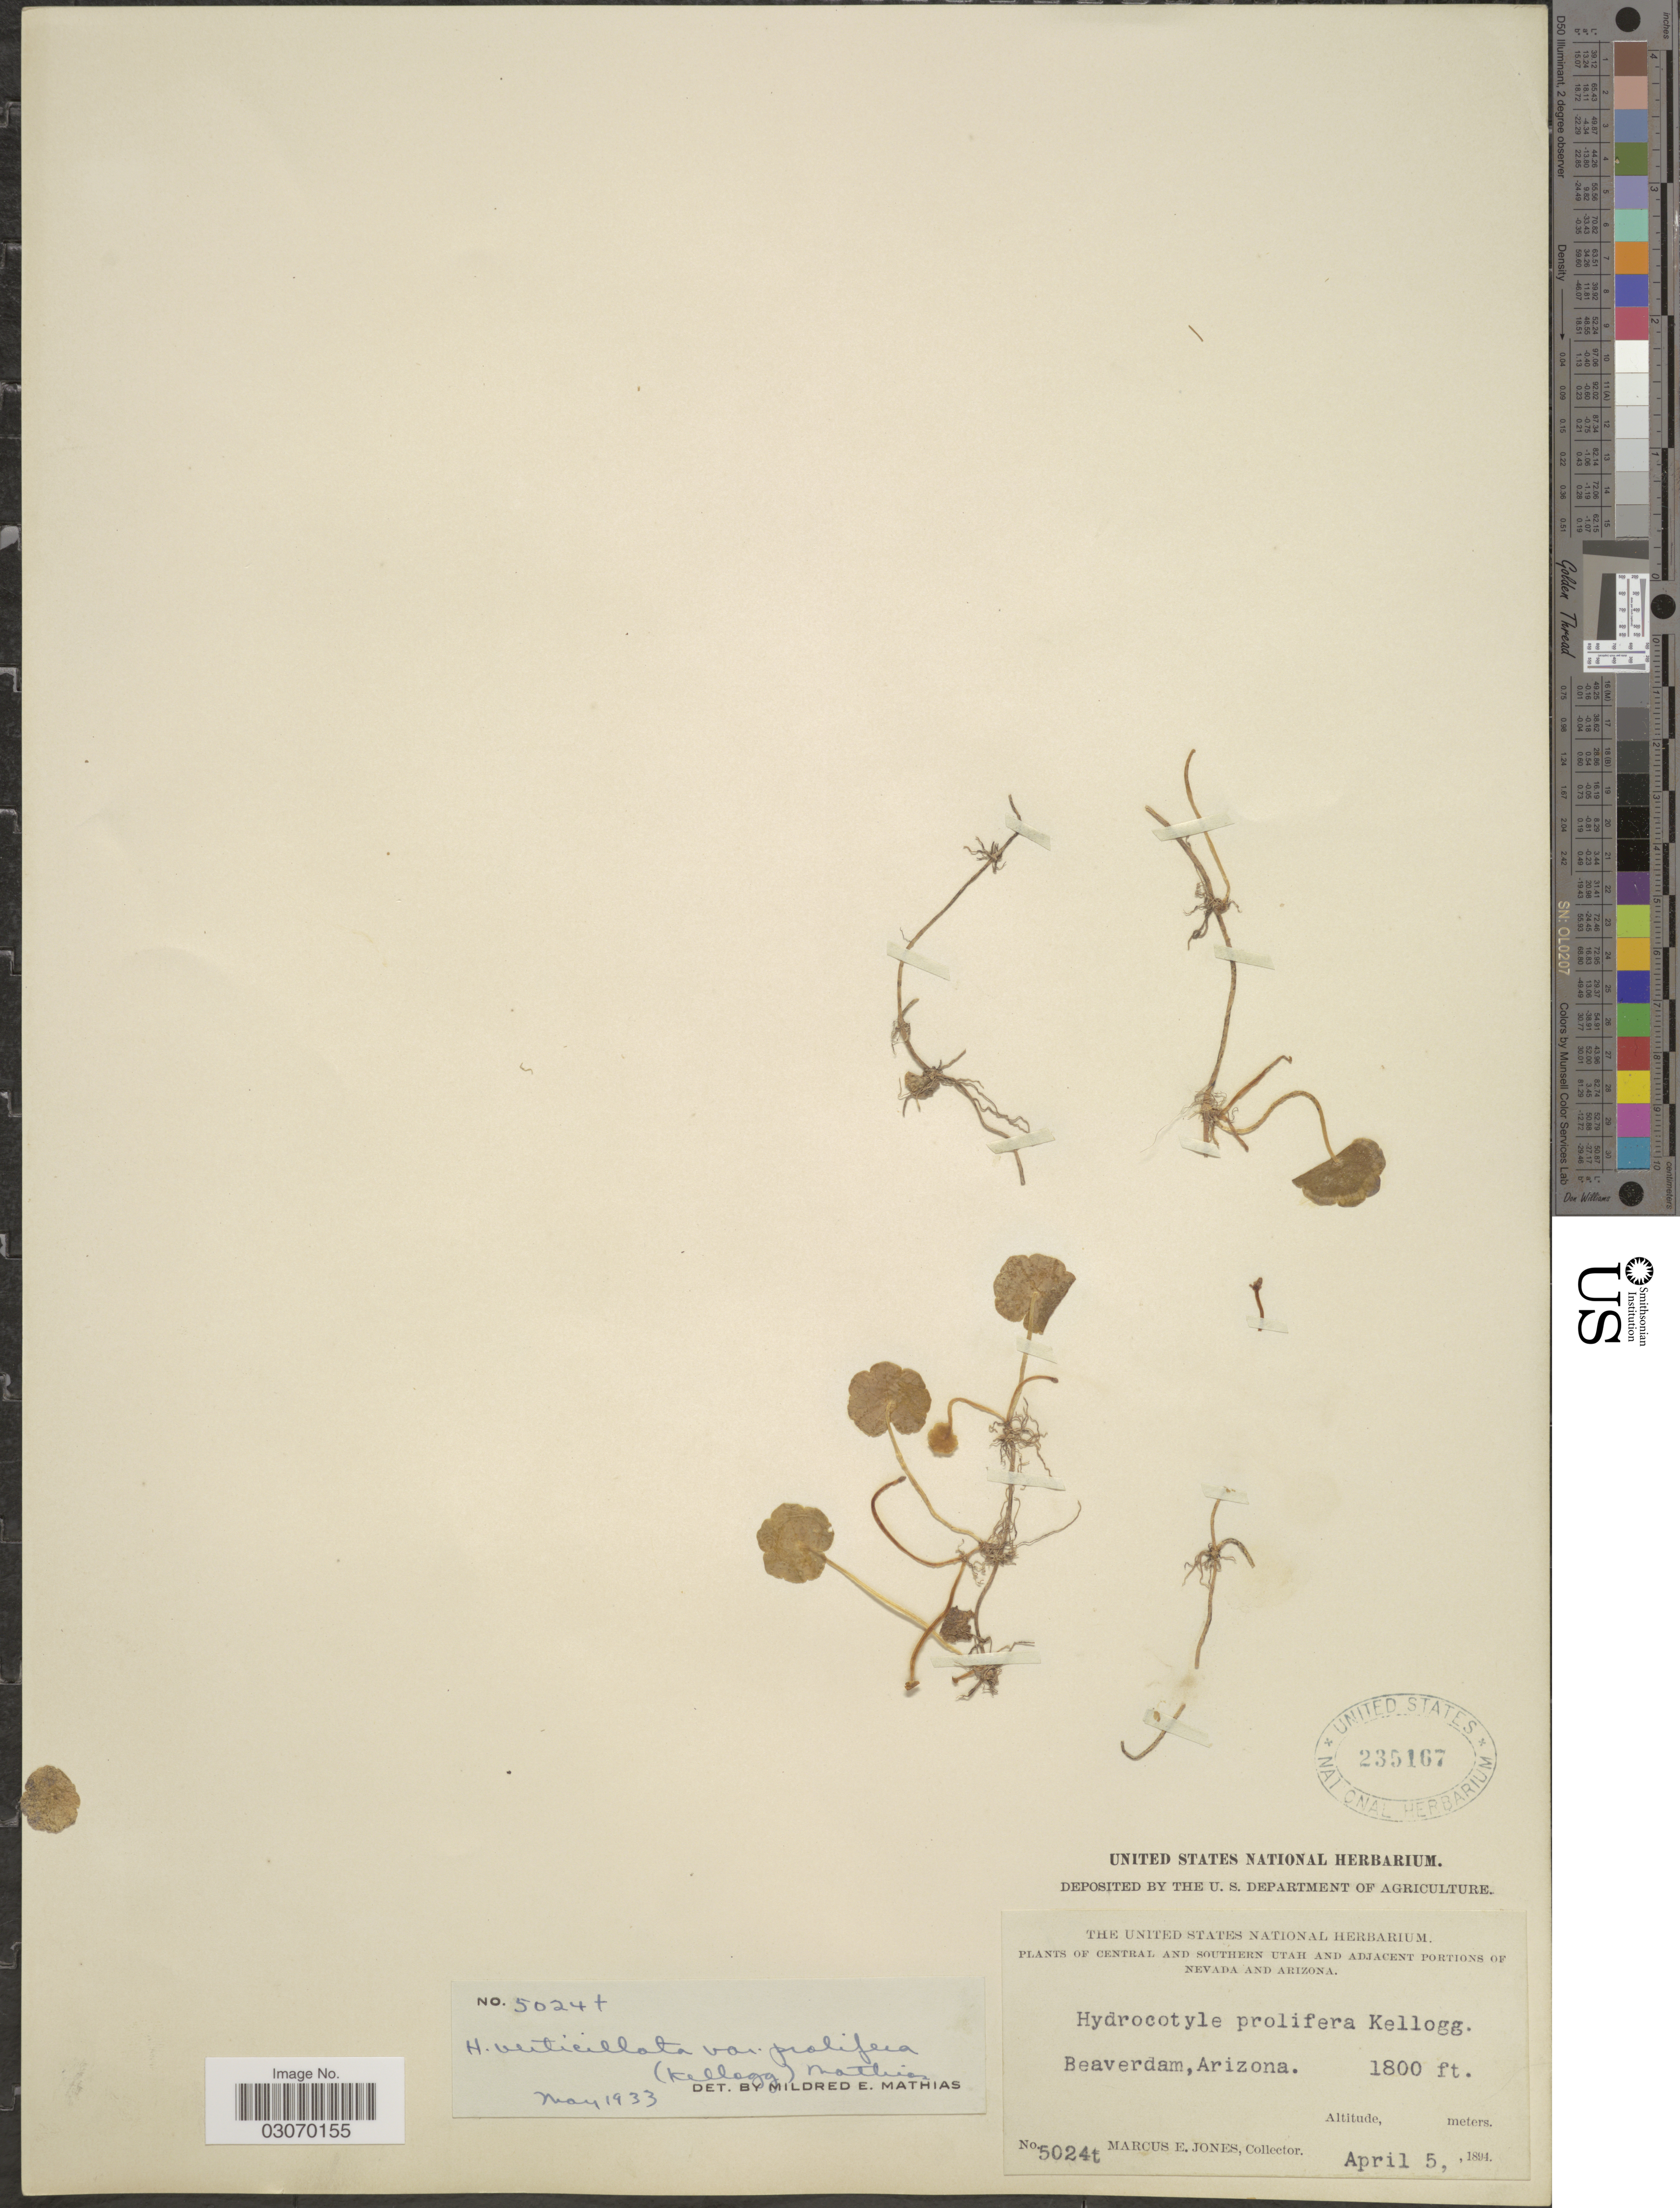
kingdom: Plantae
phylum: Tracheophyta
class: Magnoliopsida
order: Apiales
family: Araliaceae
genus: Hydrocotyle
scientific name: Hydrocotyle verticillata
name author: Thunb.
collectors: M. E. Jones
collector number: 5024t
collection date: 1894-04-05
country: United States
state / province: Arizona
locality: Beaverdam.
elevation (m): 549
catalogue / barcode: US 235167